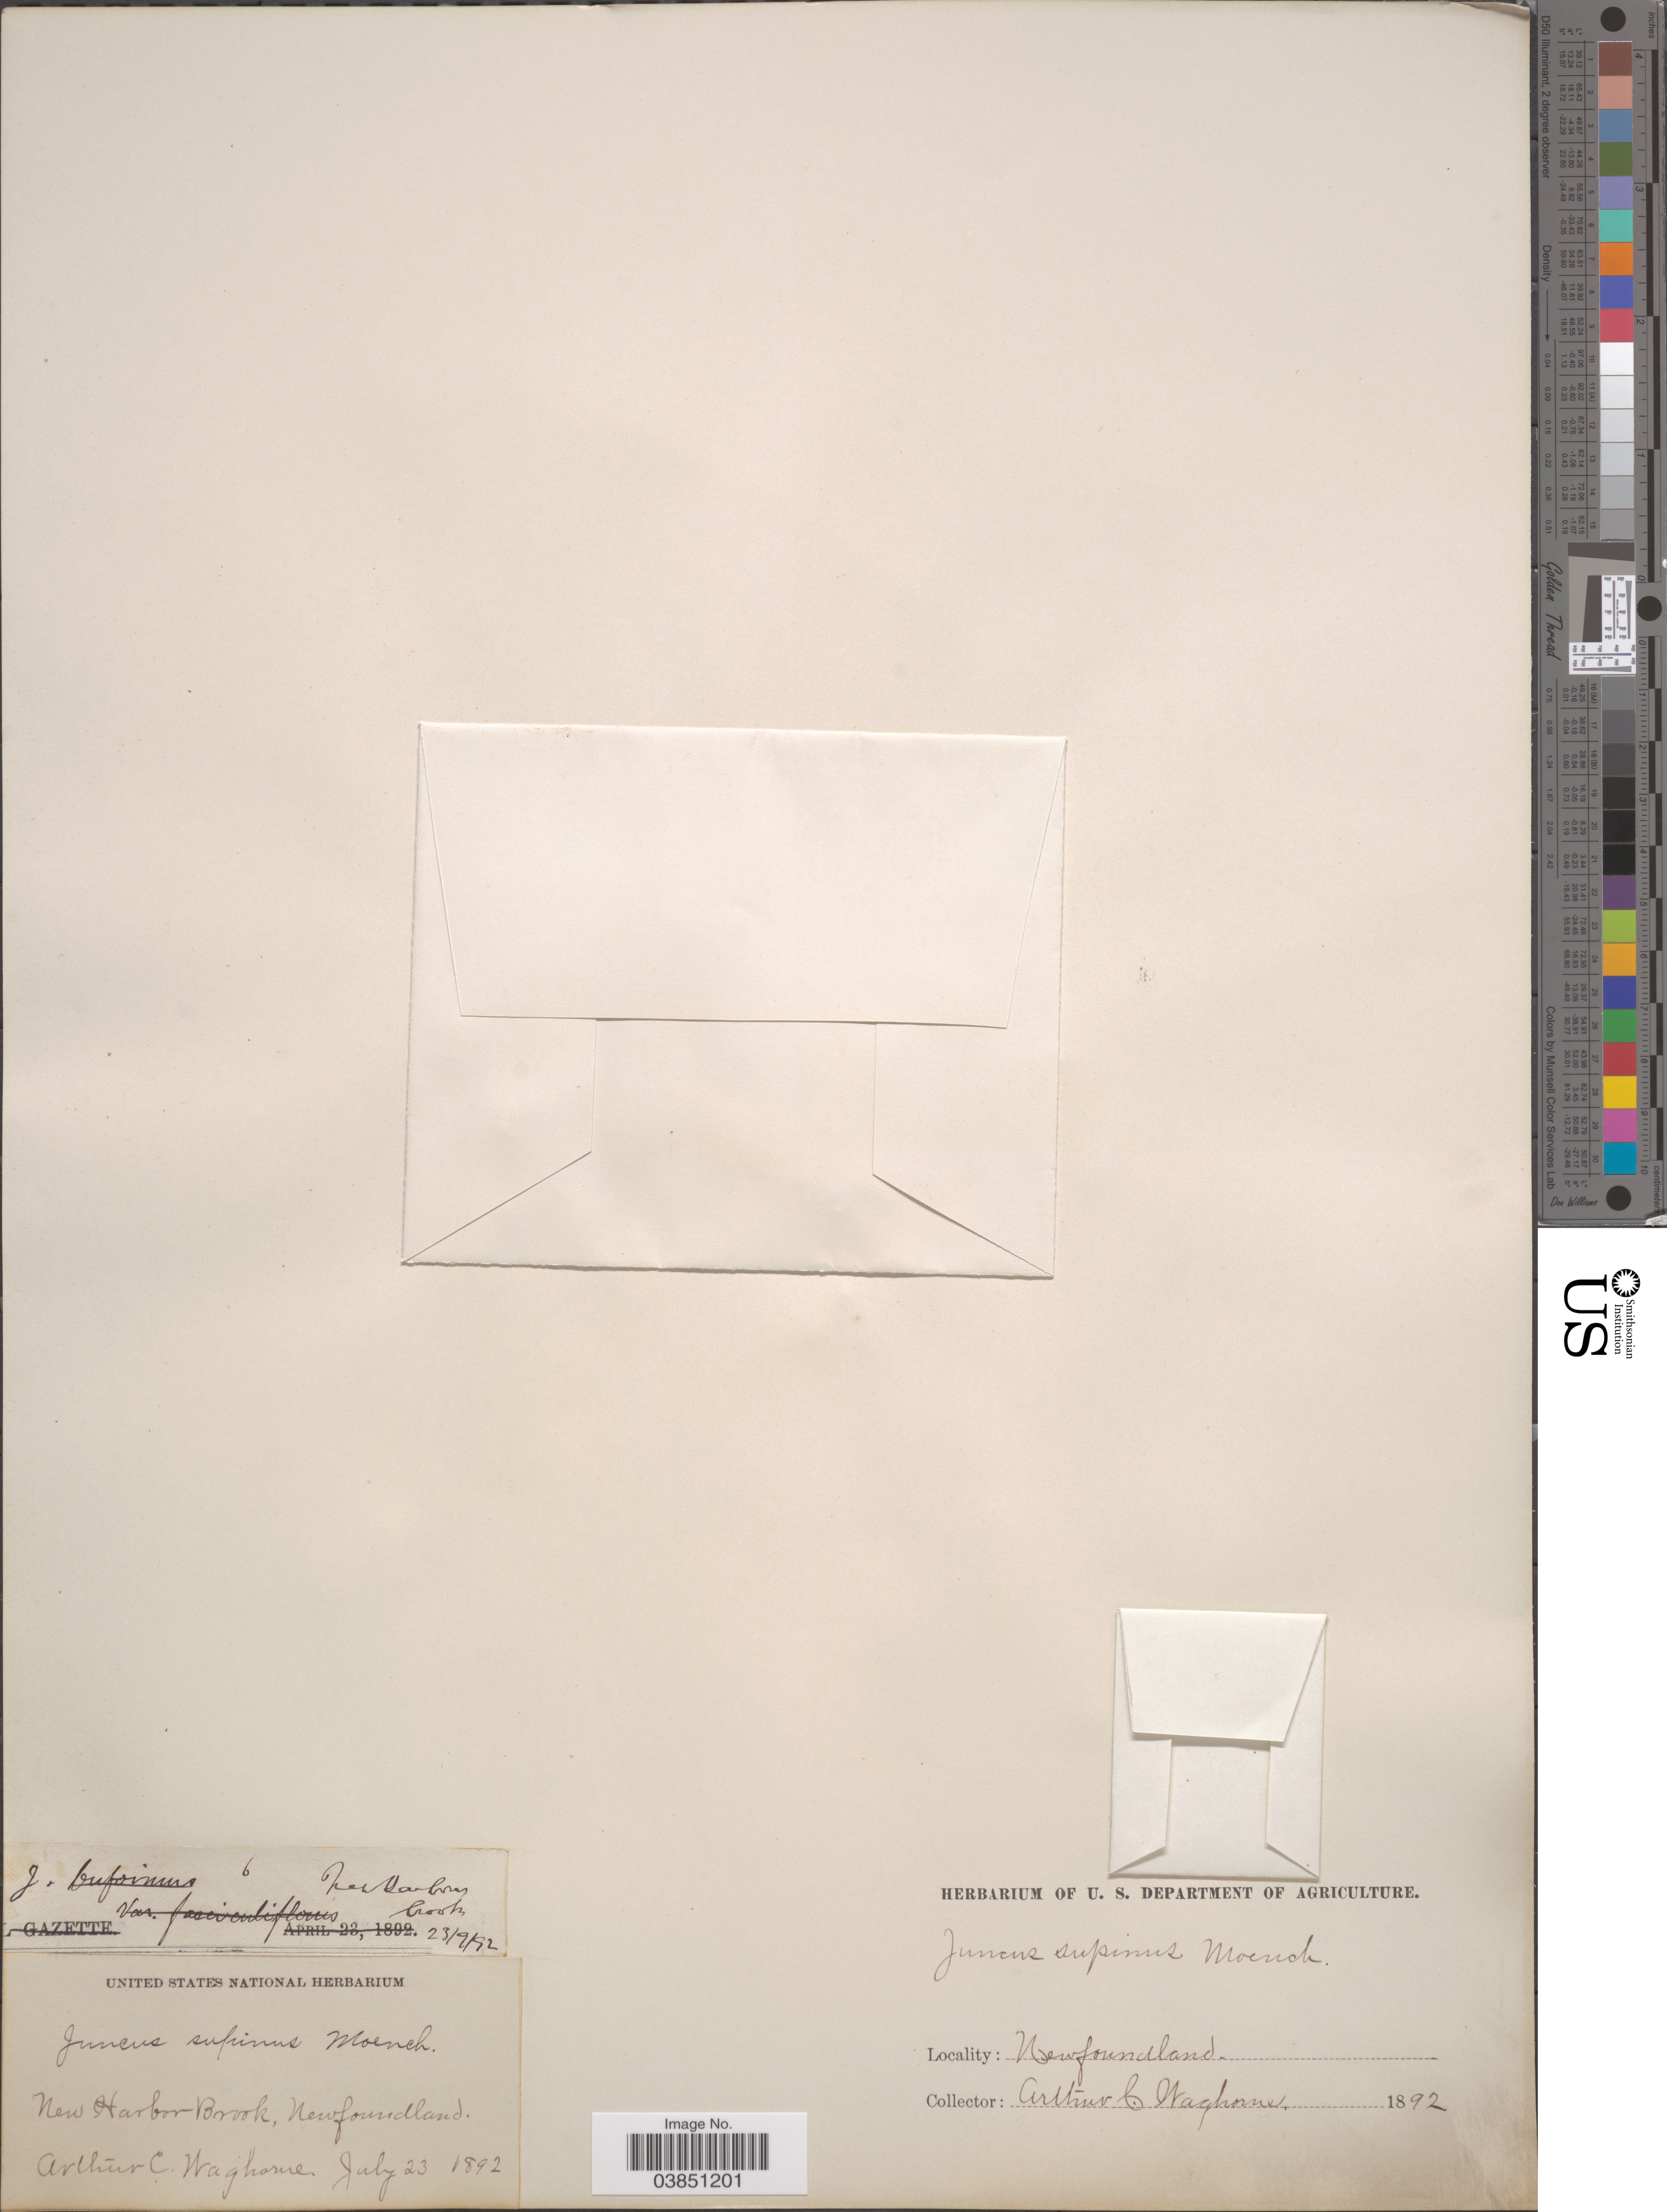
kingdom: Plantae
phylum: Tracheophyta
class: Liliopsida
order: Poales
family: Juncaceae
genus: Juncus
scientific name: Juncus bulbosus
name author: L.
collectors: A. Waghorne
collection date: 1892-07-23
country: Canada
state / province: Newfoundland and Labrador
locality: New Harbor Brook.